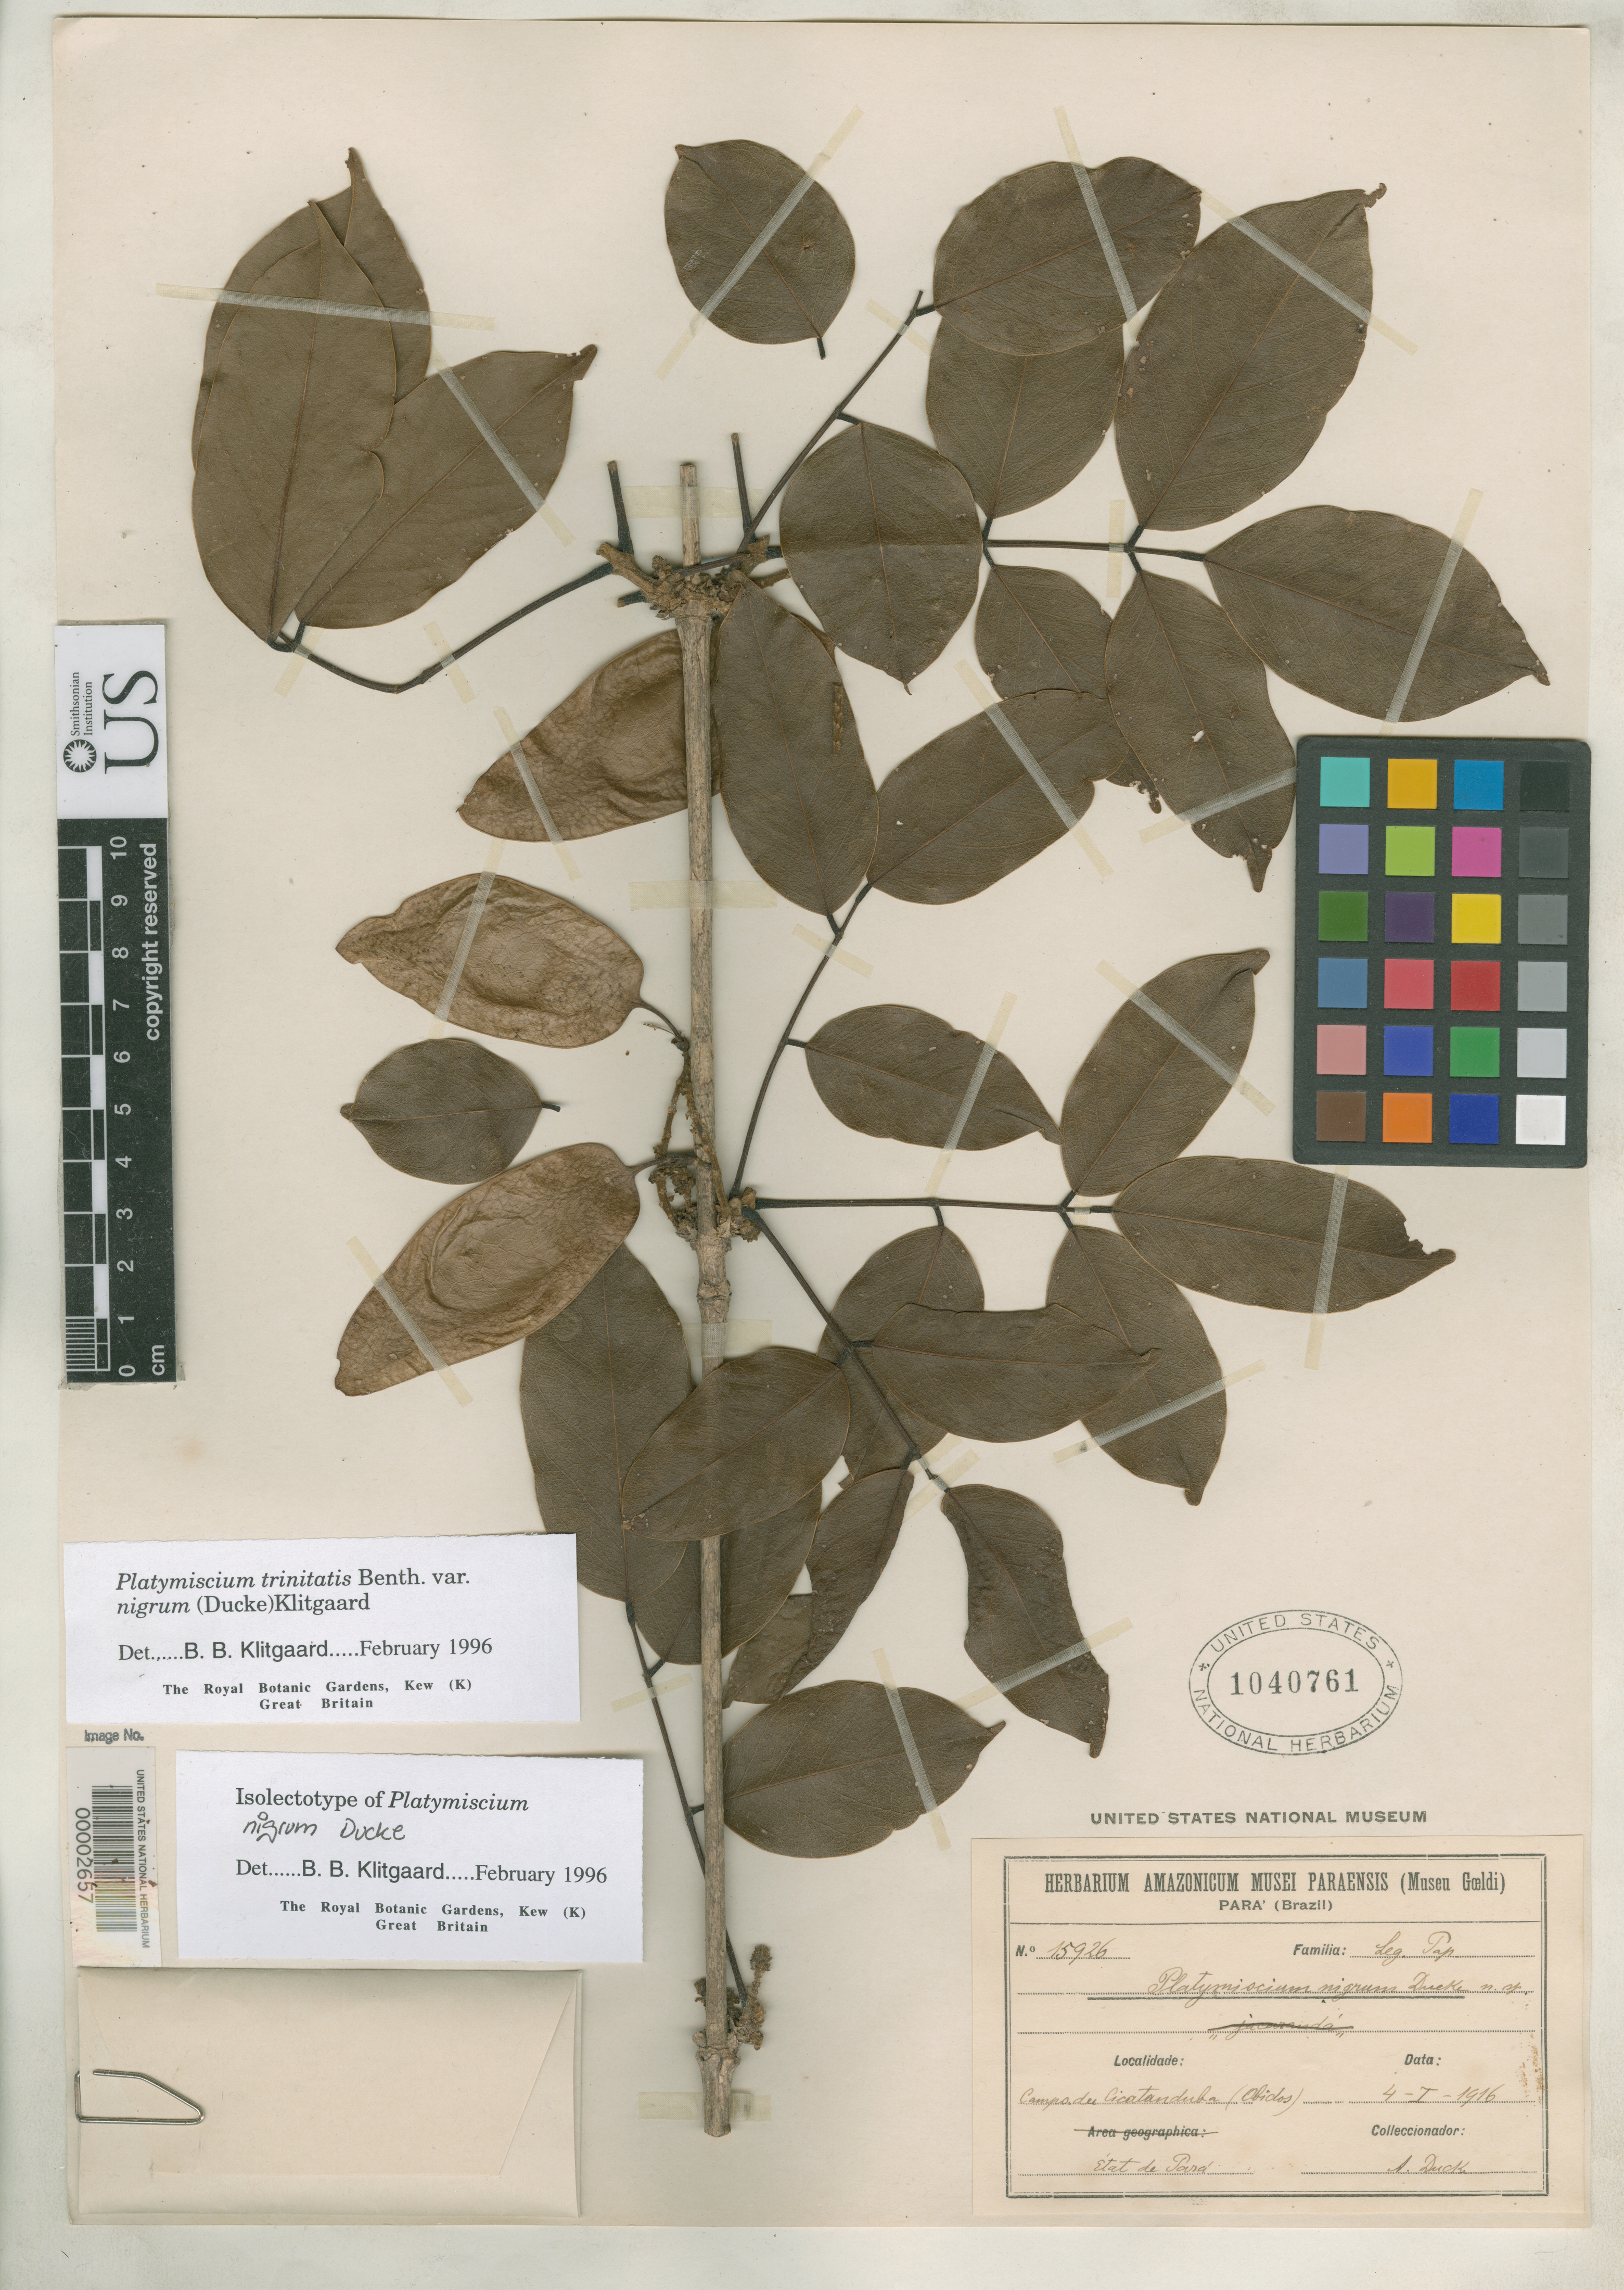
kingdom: Plantae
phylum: Tracheophyta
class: Magnoliopsida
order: Fabales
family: Fabaceae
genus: Platymiscium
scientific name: Platymiscium nigrum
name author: Ducke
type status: Isosyntype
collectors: A. Ducke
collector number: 15926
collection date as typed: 04 Jan 1916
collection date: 1916-01-04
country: Brazil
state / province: Pará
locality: Campo des Cicatanduba (Obidos).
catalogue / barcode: US 1040791